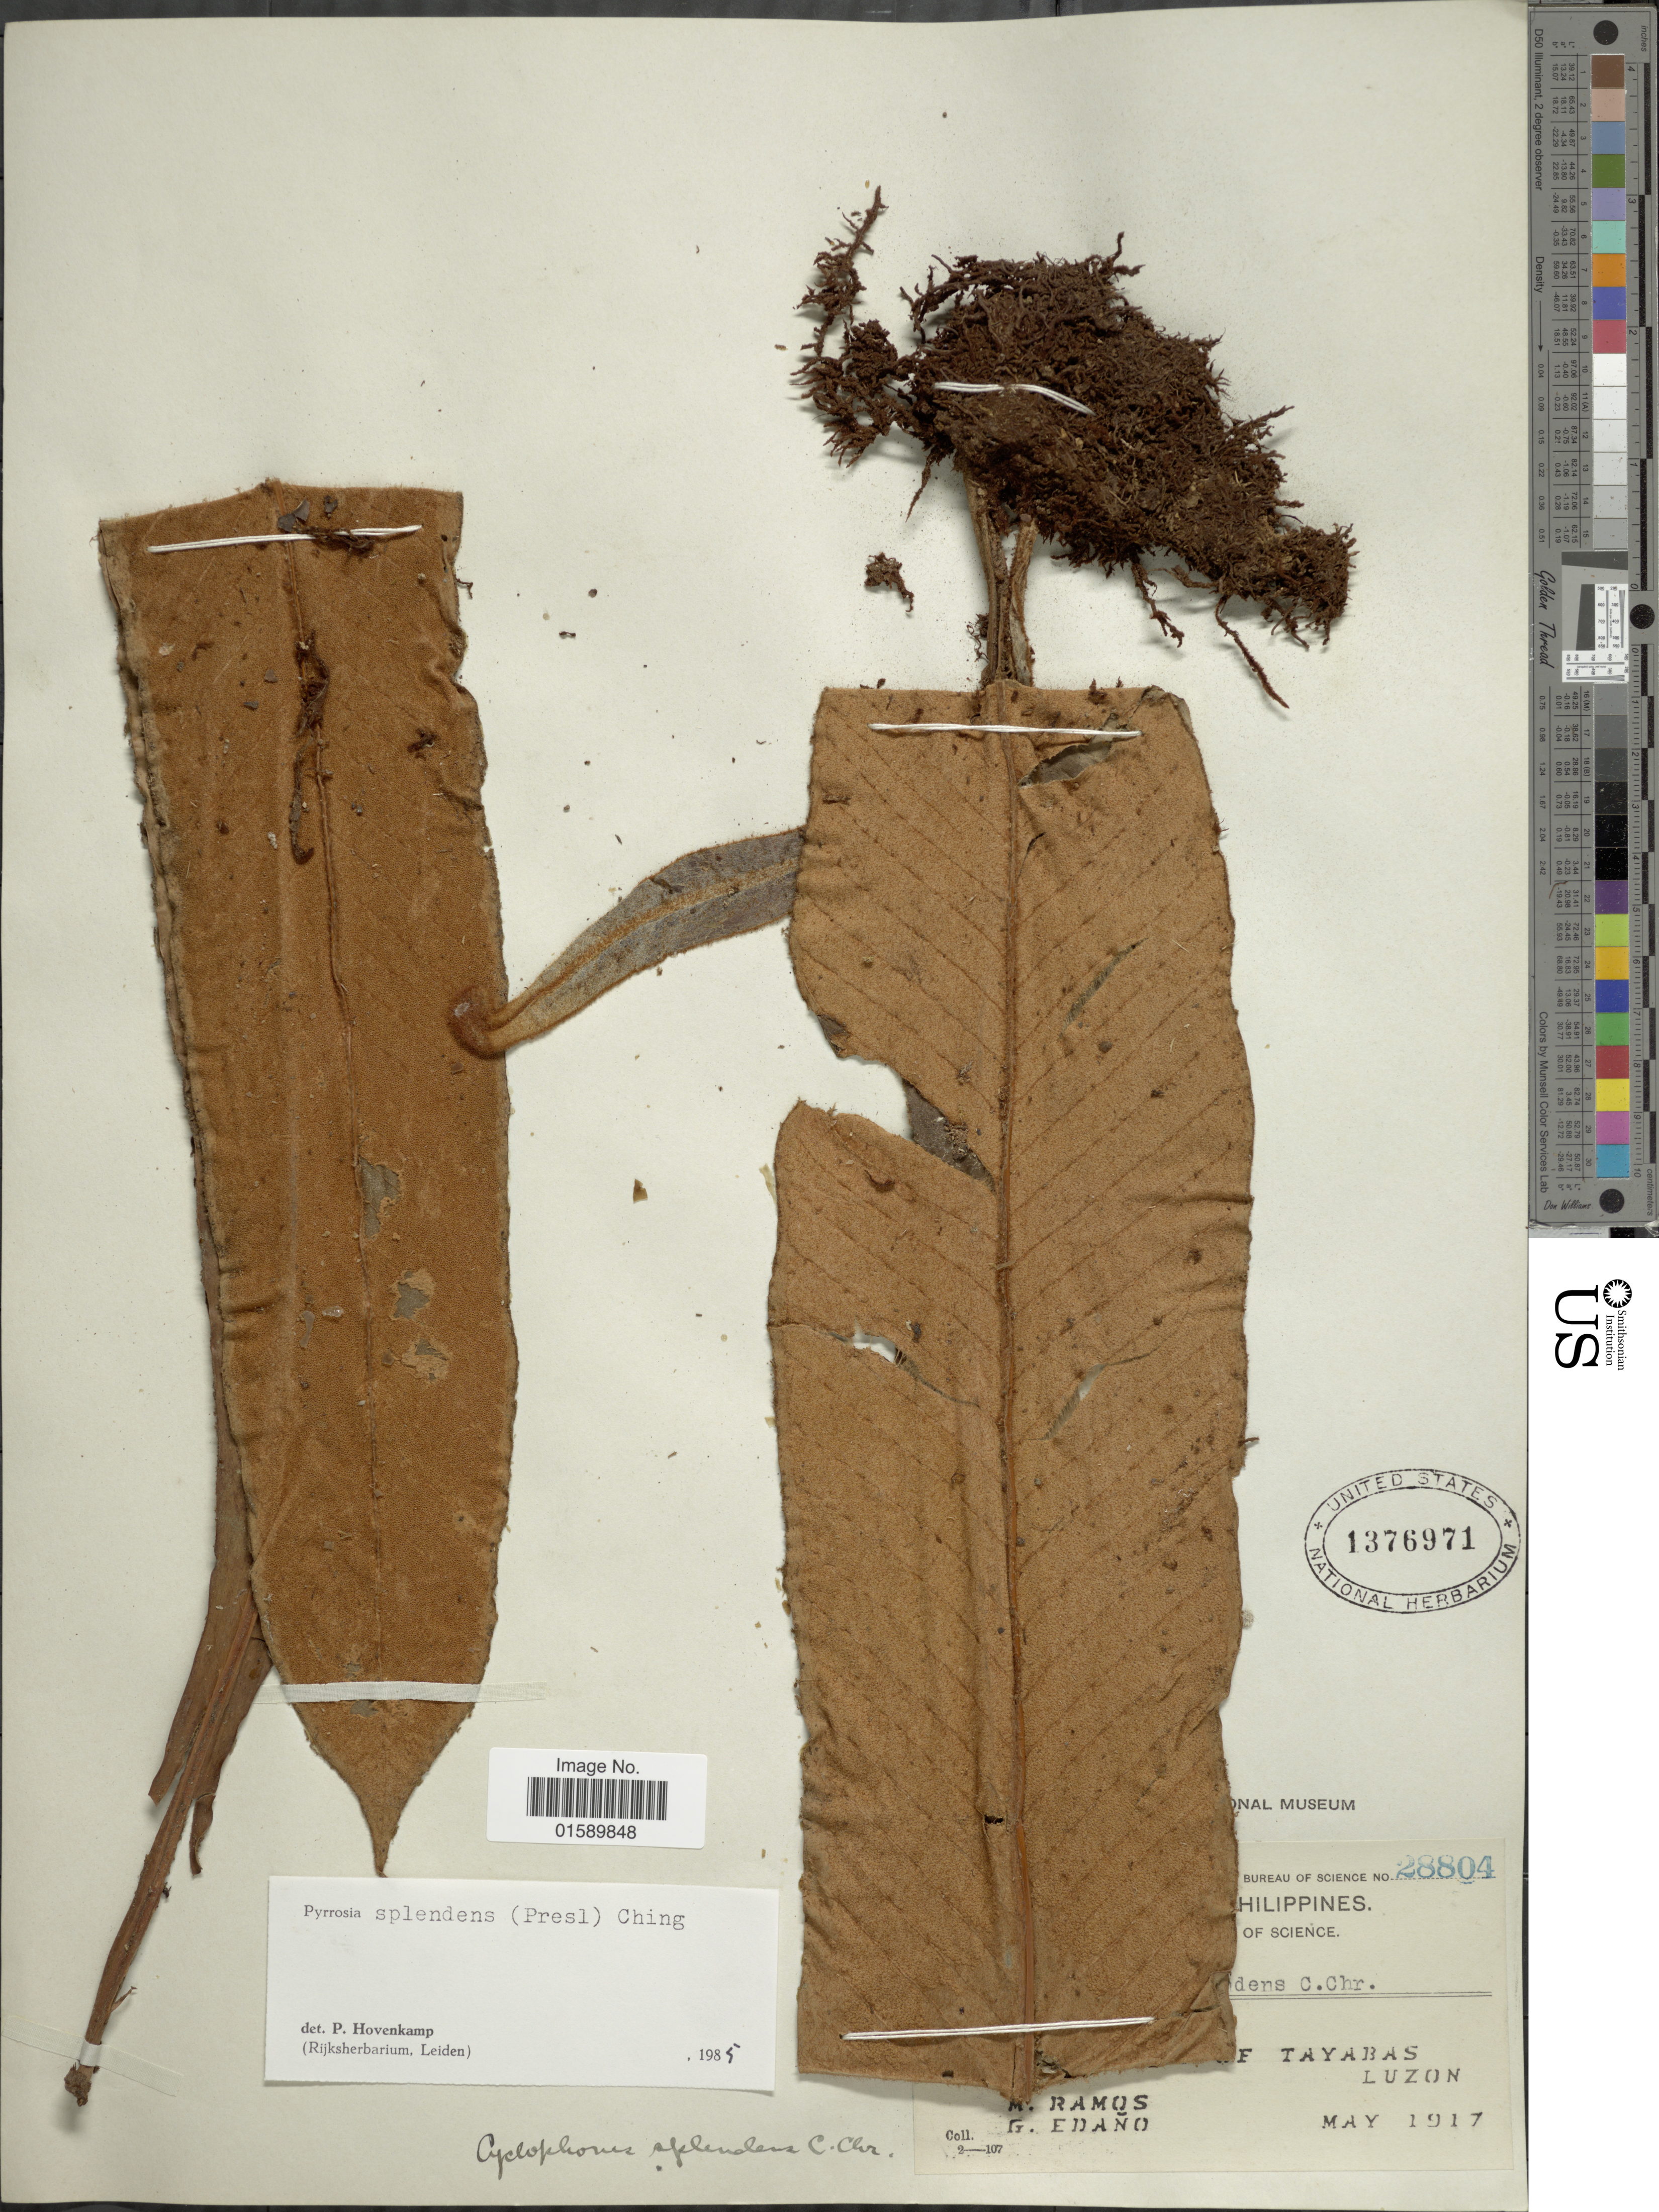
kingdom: Plantae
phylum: Tracheophyta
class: Polypodiopsida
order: Polypodiales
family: Polypodiaceae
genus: Pyrrosia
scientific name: Pyrrosia splendens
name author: (C. Presl) Ching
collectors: M. Ramos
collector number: Bureau of science 28804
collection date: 1917-05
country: Philippines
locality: [illegible text] Tayabas, Luzon.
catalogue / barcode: US 1376971